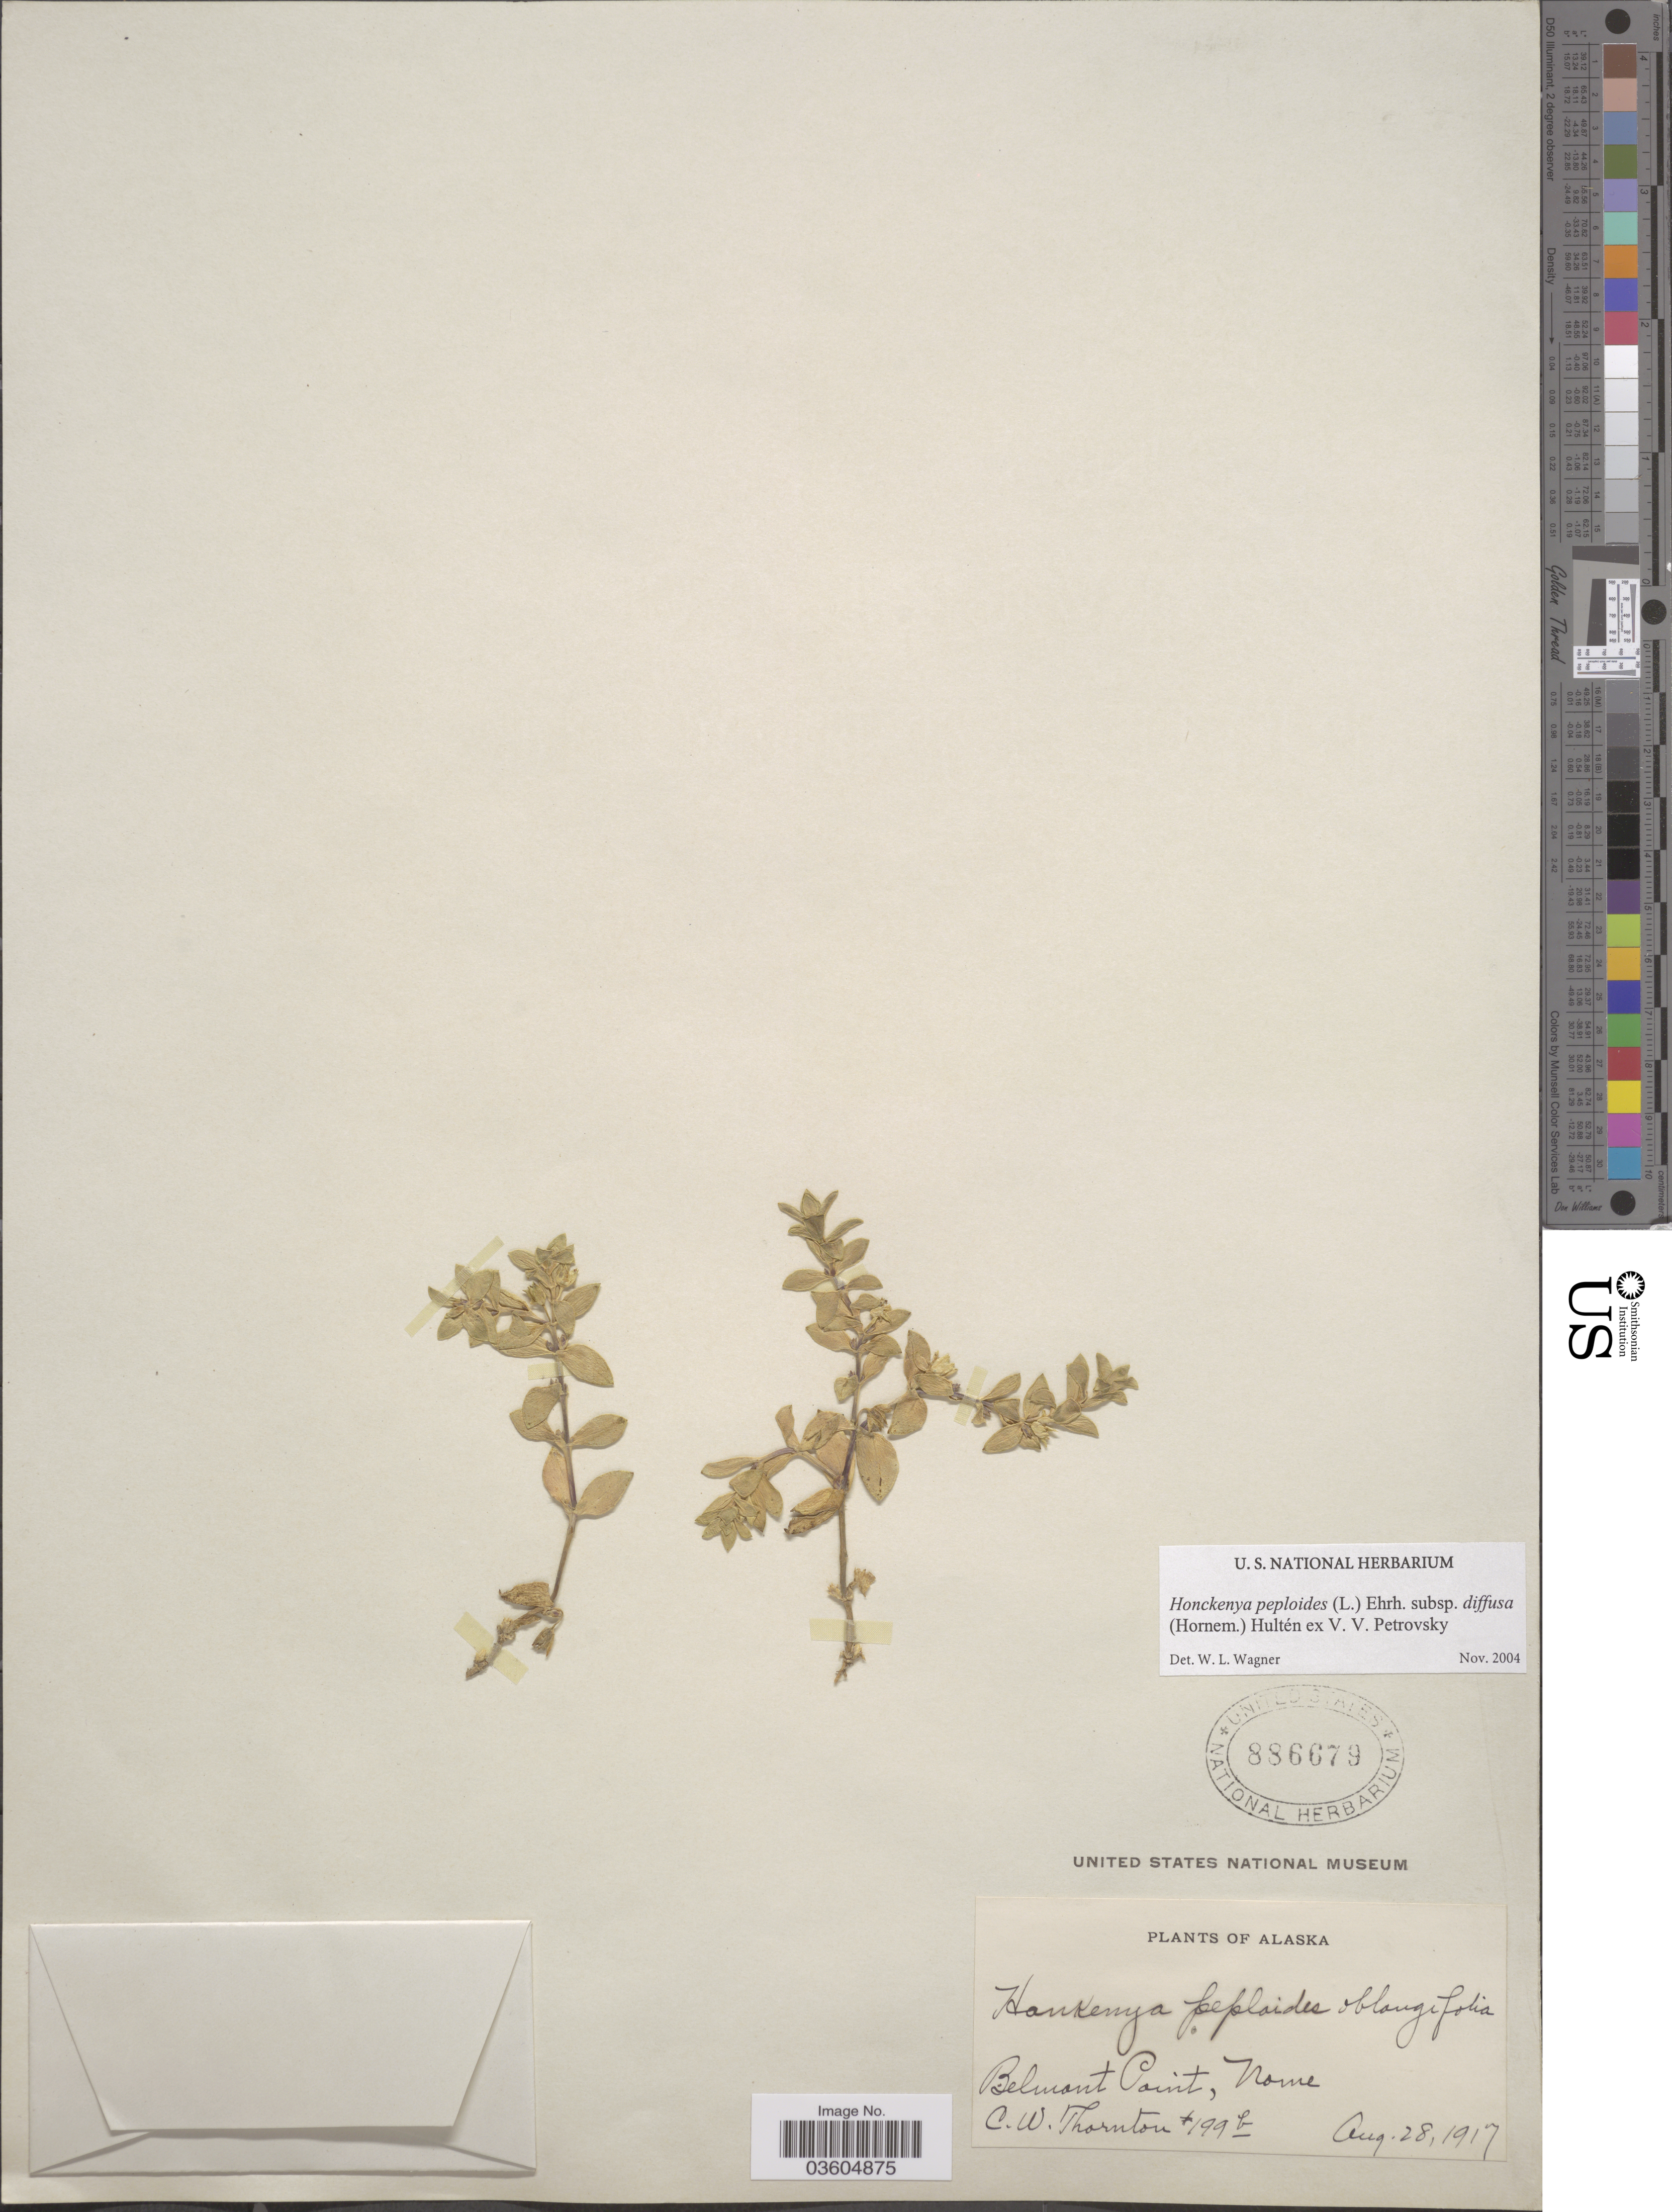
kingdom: Plantae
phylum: Tracheophyta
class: Magnoliopsida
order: Caryophyllales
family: Caryophyllaceae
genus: Honckenya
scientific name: Honckenya peploides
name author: (L.) Ehrh.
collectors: C. Thornton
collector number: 199b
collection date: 1917-08-28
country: United States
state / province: Alaska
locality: Belmont Point, Nome.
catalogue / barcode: US 886679